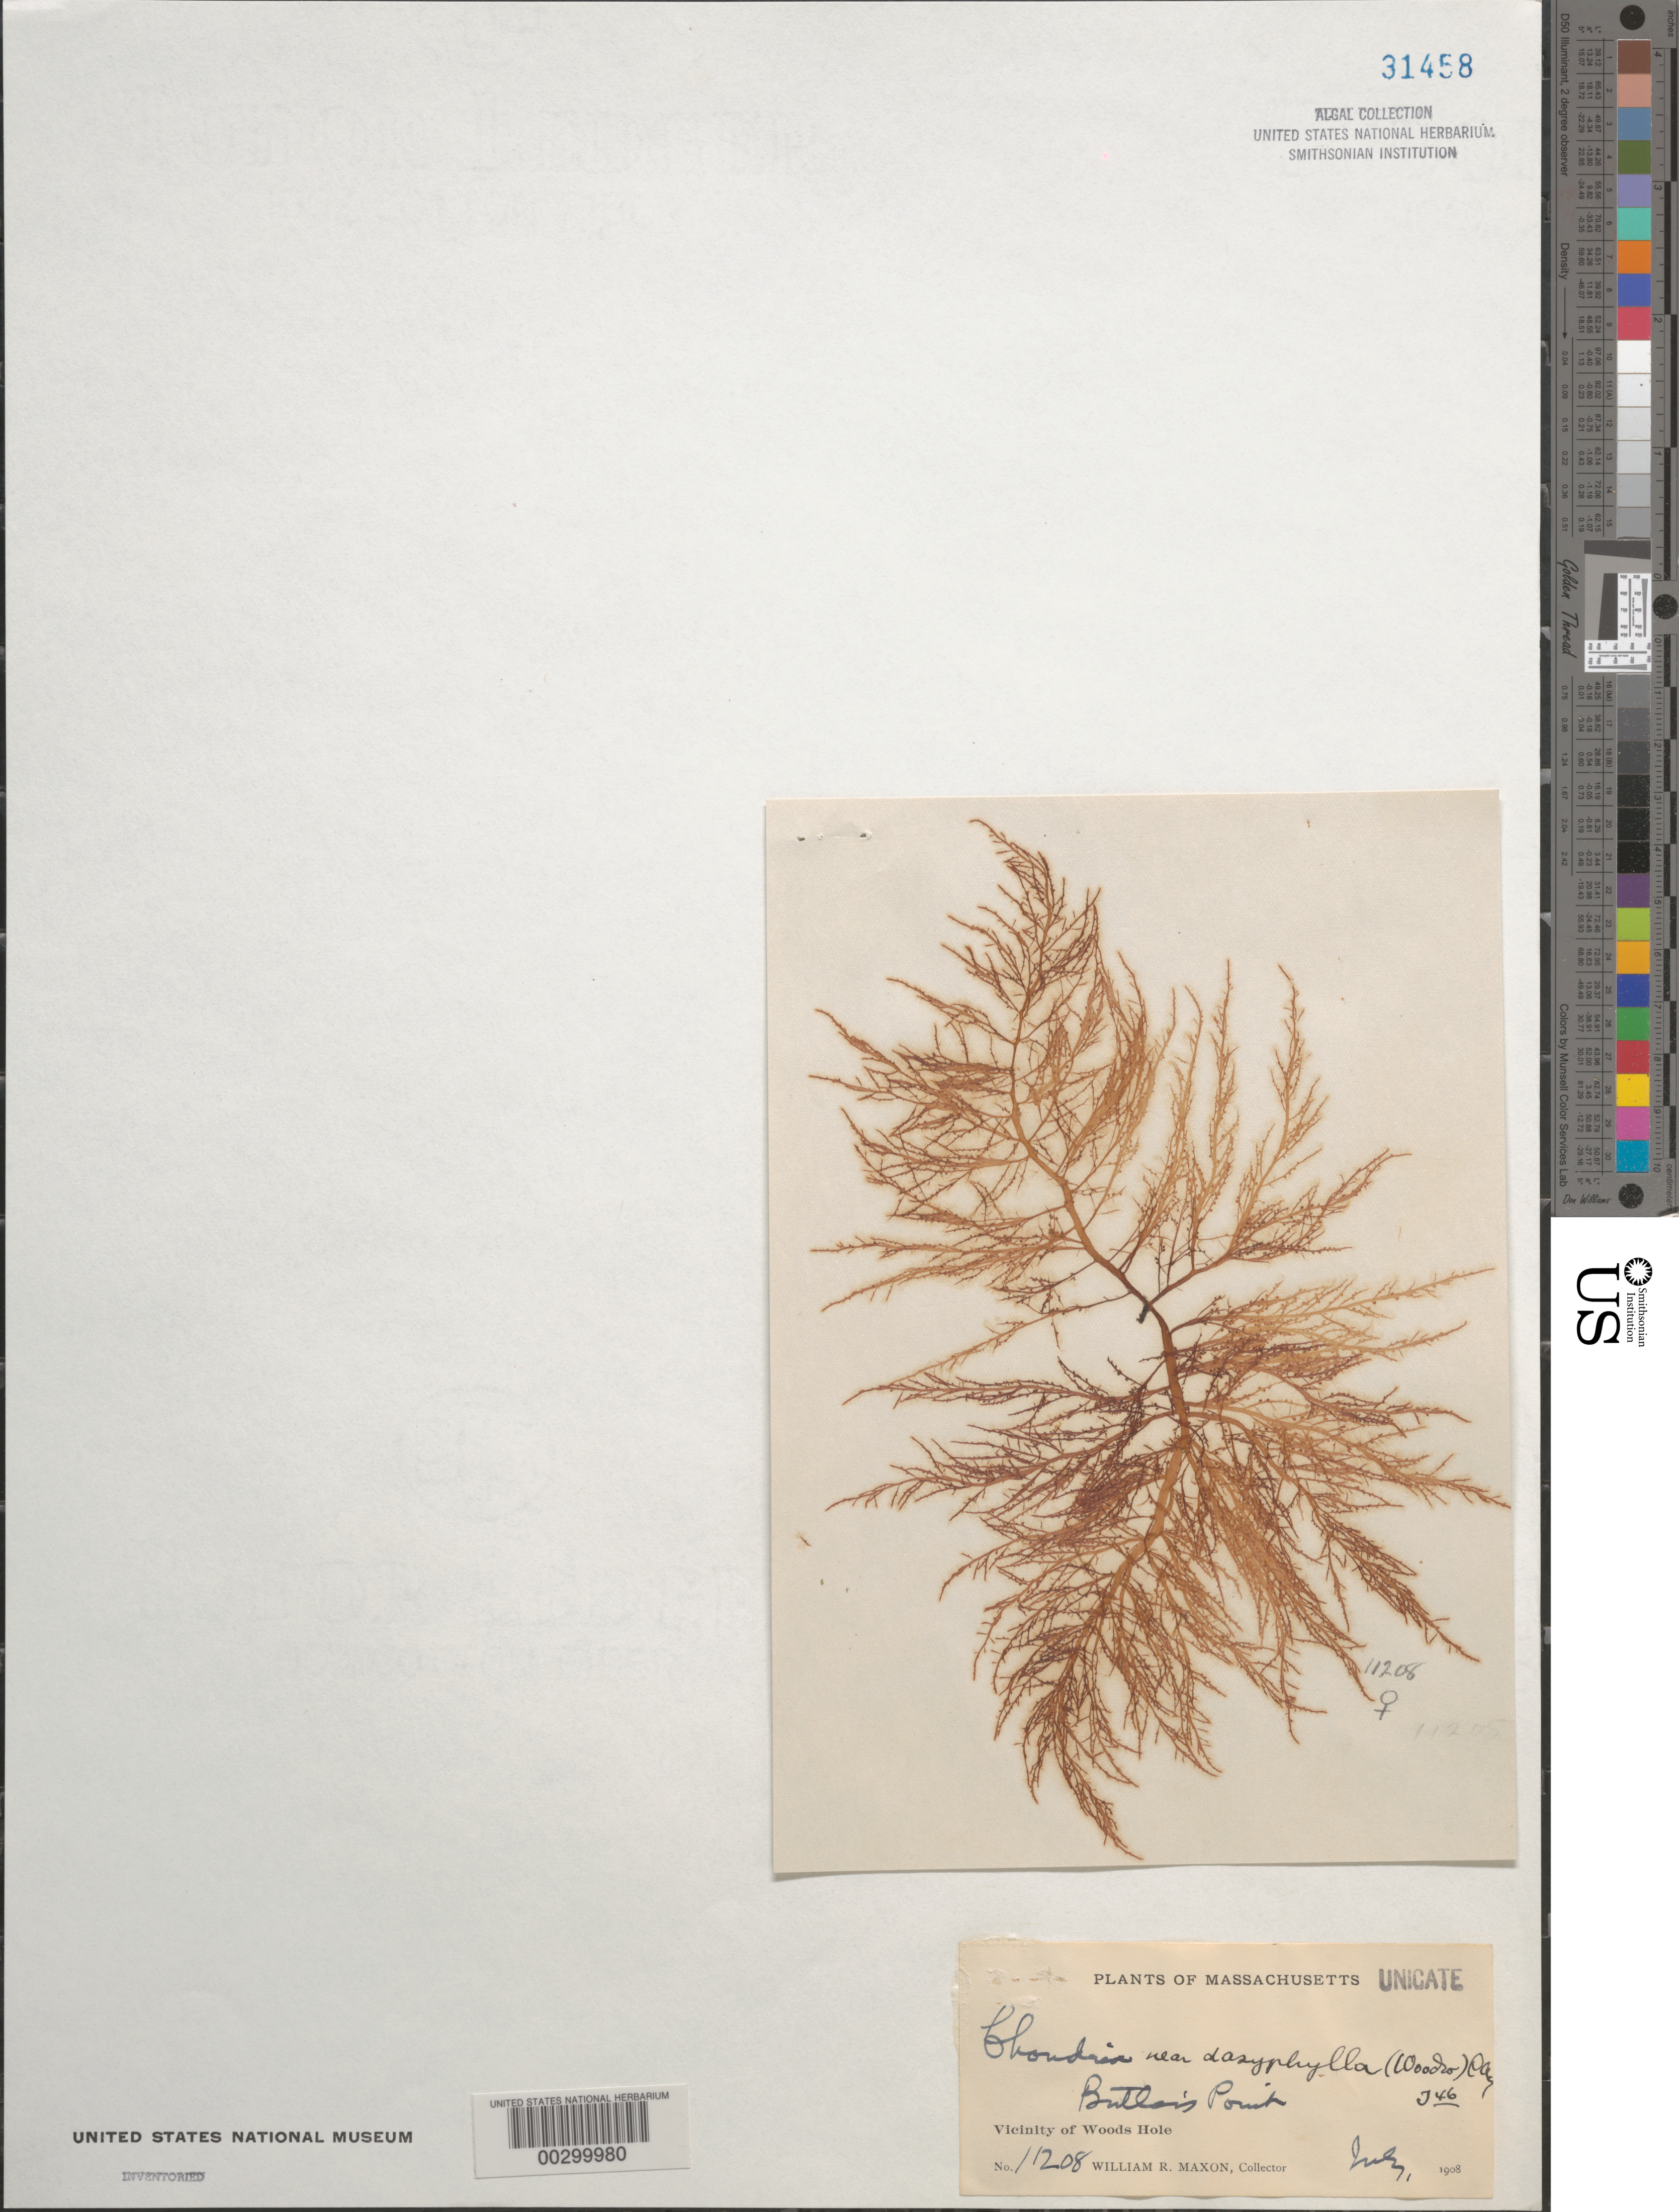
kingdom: Plantae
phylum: Rhodophyta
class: Florideophyceae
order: Ceramiales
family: Rhodomelaceae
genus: Chondria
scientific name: Chondria dasyphylla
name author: (Woodw.) C. Agardh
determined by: Taylor, William R.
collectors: W. R. Maxon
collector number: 11208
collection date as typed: Jul 1908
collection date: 1908-07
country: United States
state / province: Massachusetts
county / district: Barnstable County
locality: Woods Hole, Butler's Point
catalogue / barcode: US 31458